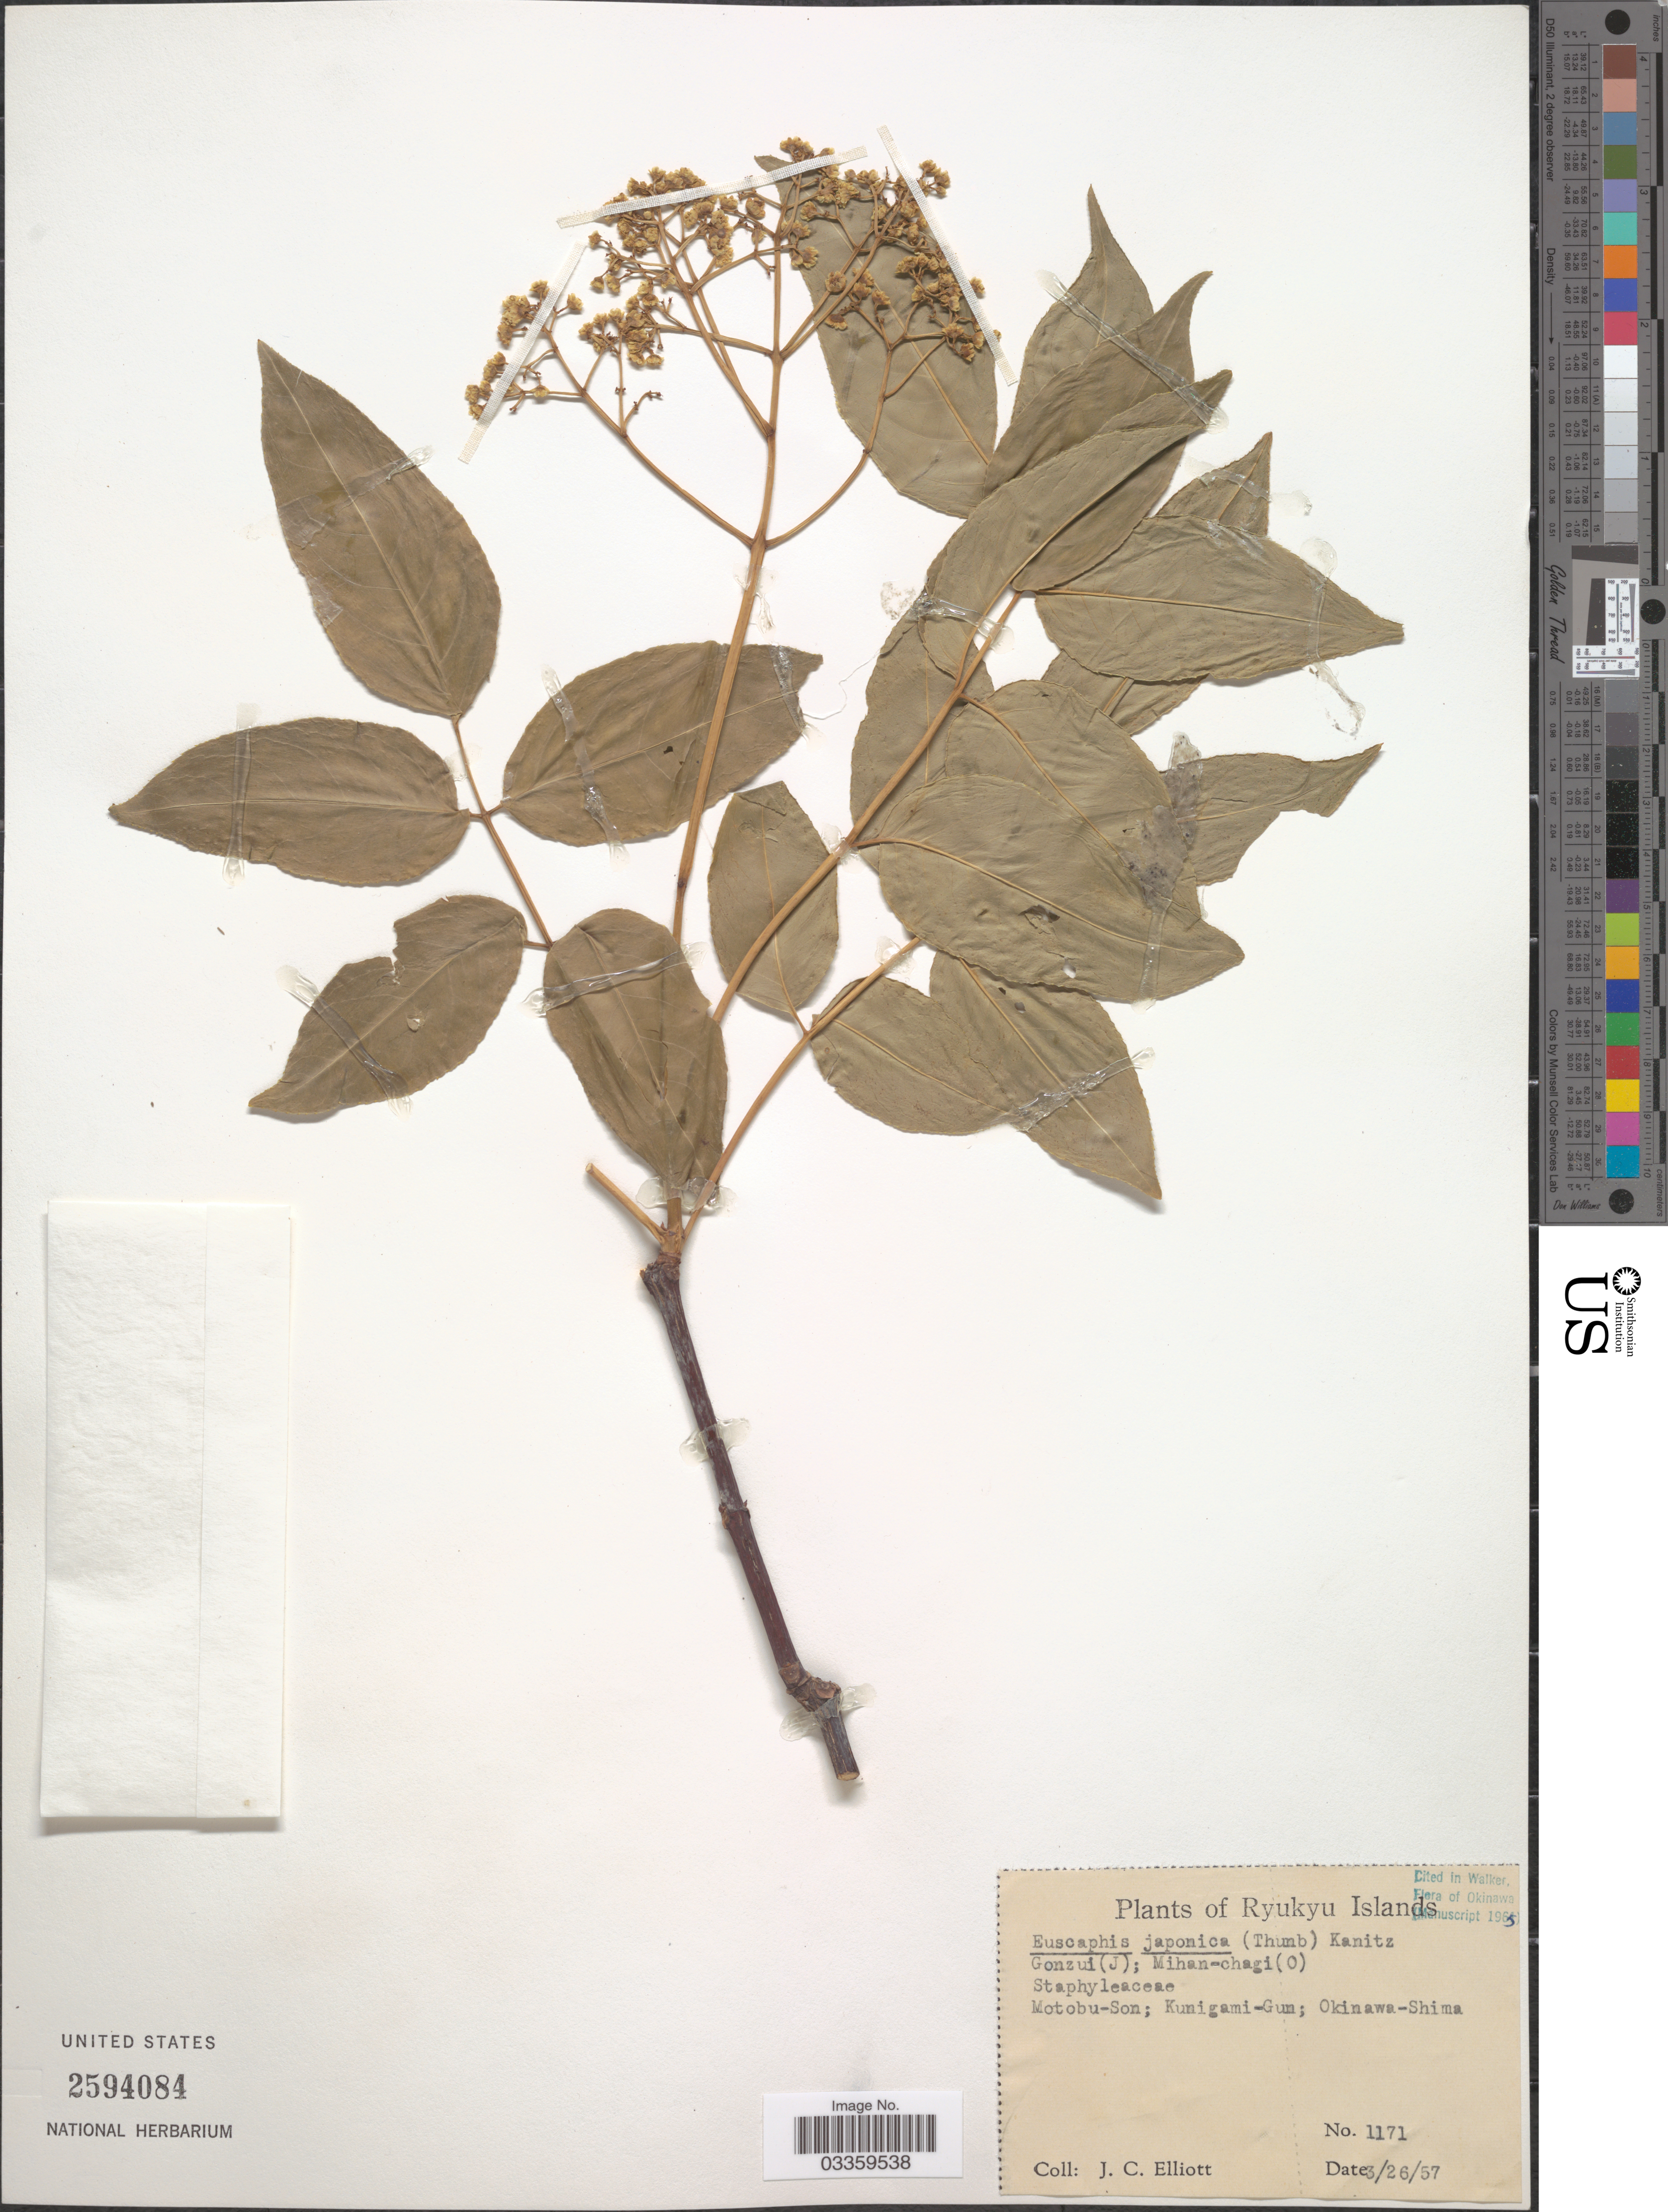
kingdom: Plantae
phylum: Tracheophyta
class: Magnoliopsida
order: Crossosomatales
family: Staphyleaceae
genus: Euscaphis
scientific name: Euscaphis japonica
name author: (Thunb.) Kanitz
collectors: J. C. Elliott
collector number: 1171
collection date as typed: Transcribed d/m/y: 26/3/57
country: Japan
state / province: Okinawa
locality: Ryukyu Islands. Motobu-Son; Kunigami-Gun; Okinawa-Shima.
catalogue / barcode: US 2594084